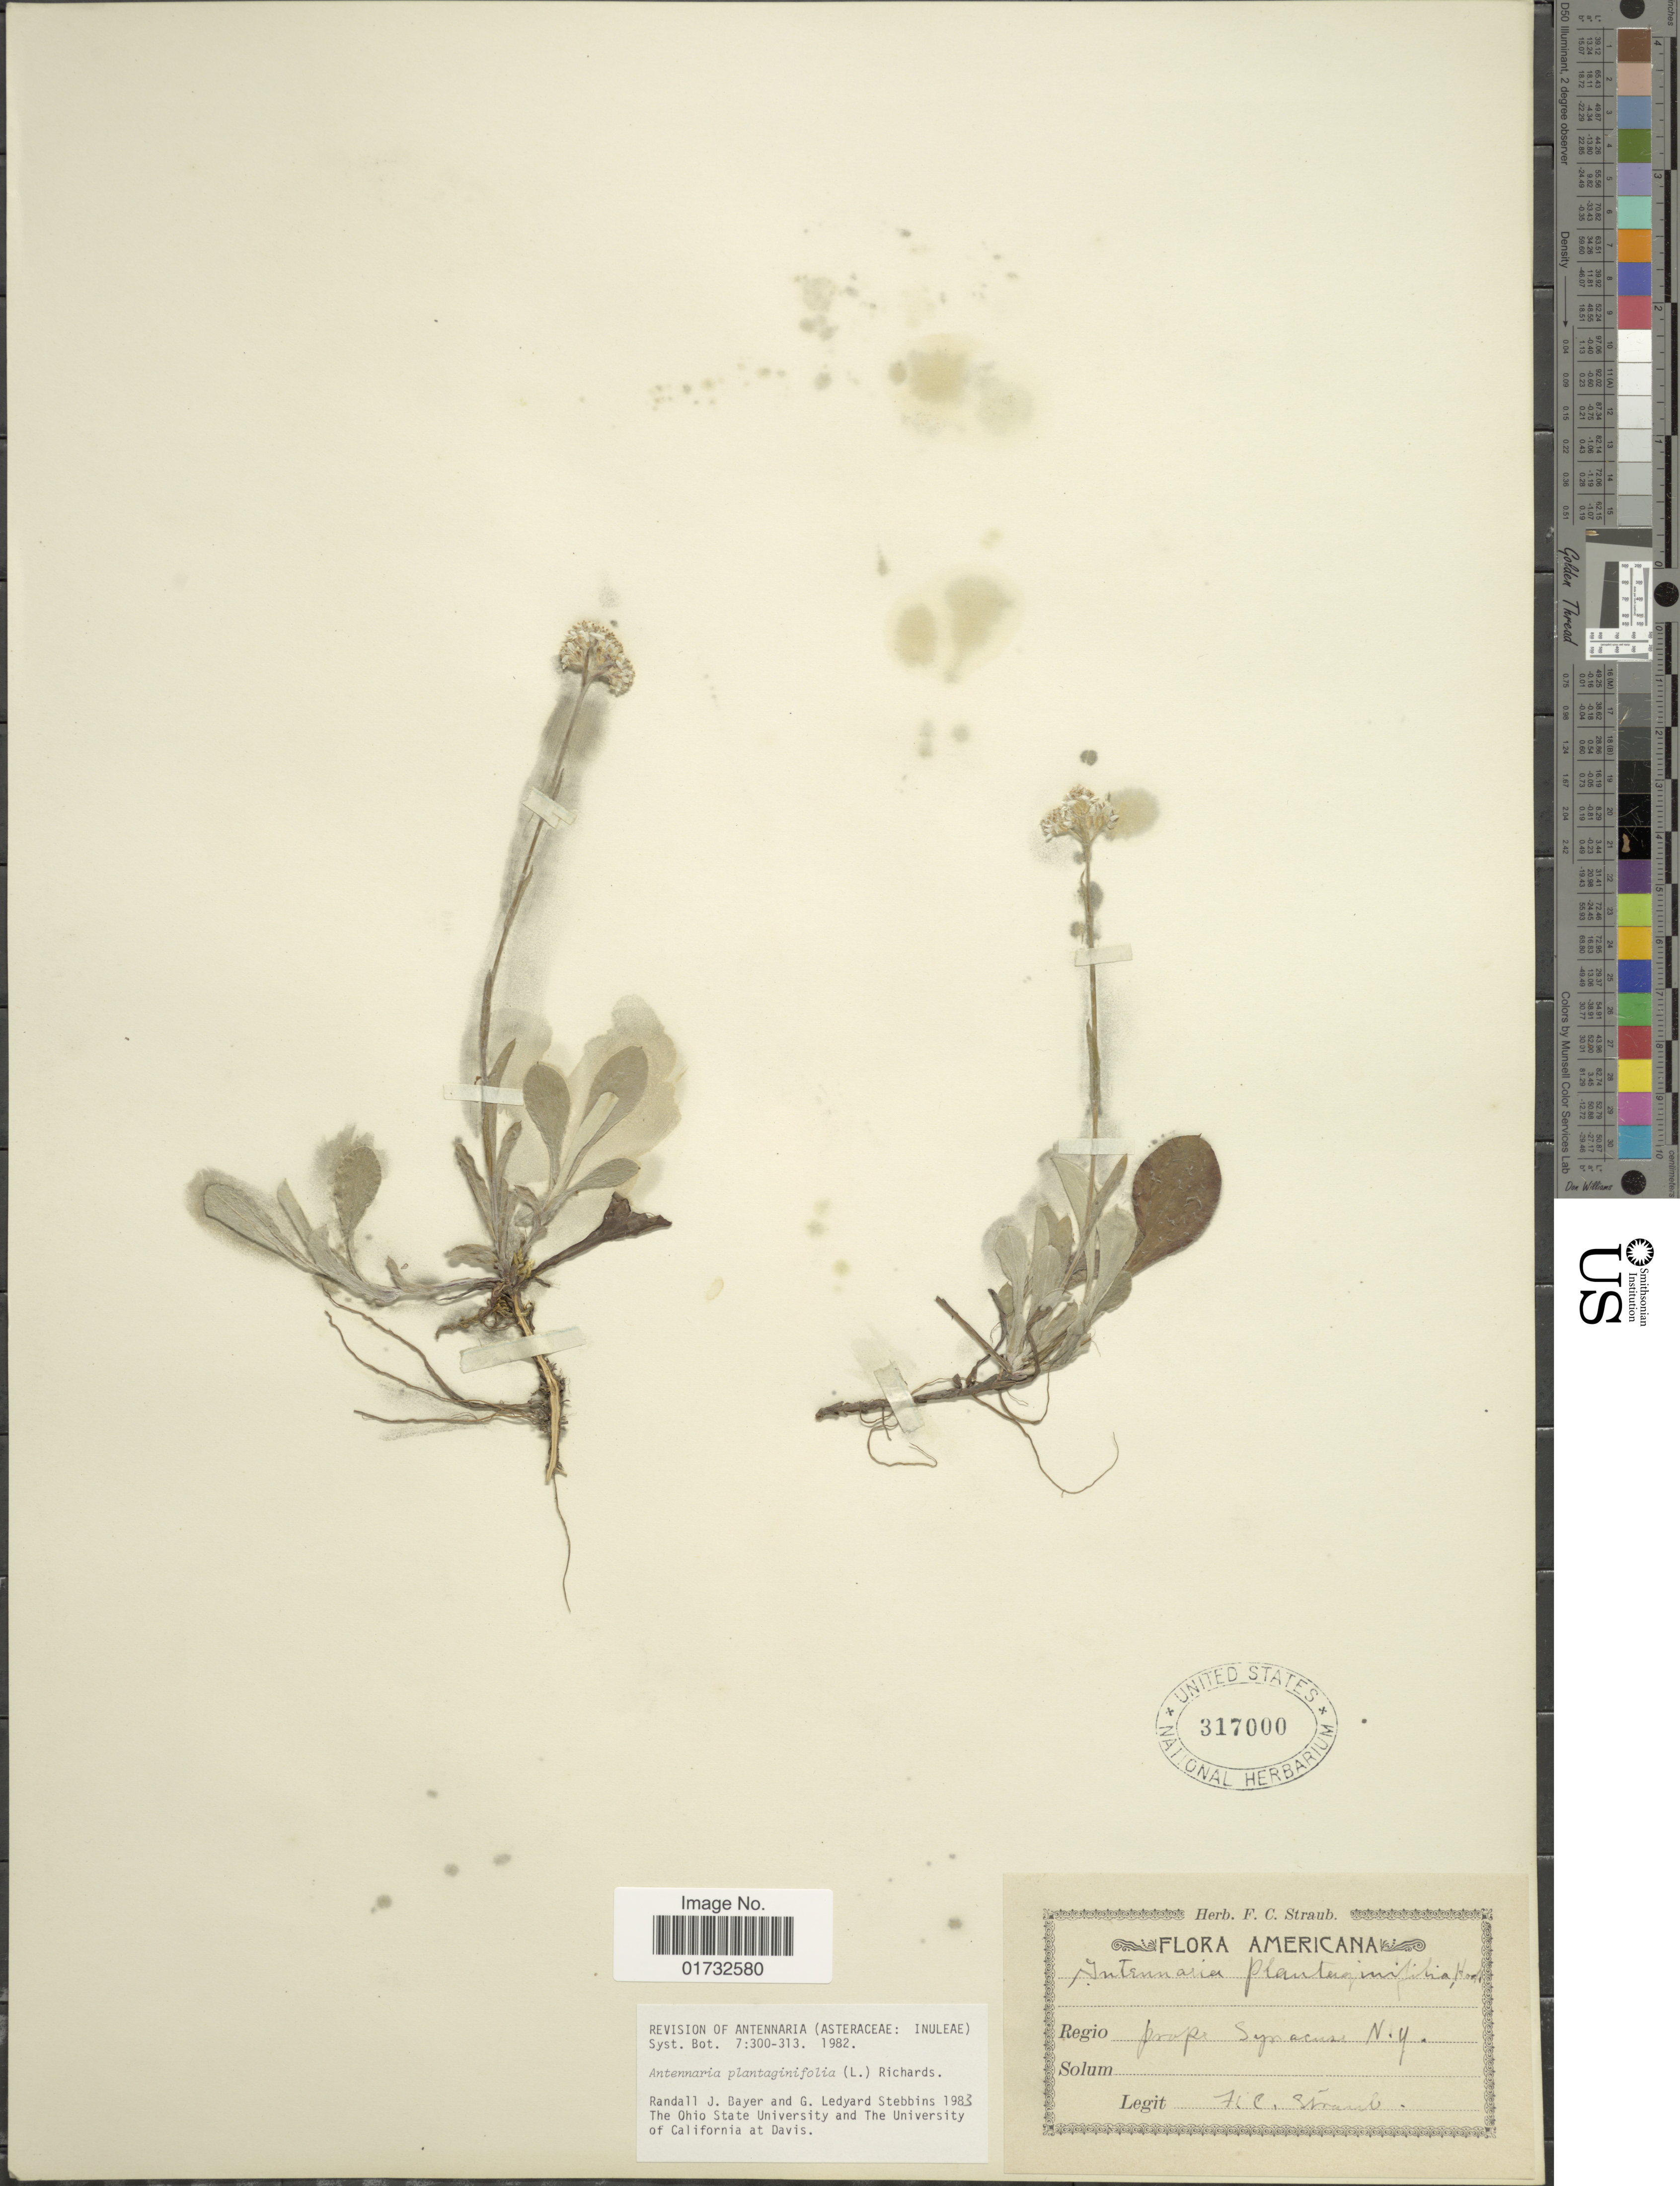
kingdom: Plantae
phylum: Tracheophyta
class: Magnoliopsida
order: Asterales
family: Asteraceae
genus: Antennaria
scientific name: Antennaria plantaginifolia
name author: (L.) Richardson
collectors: F. Straub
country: United States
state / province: New York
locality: Prope Syracuse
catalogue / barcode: US 317000